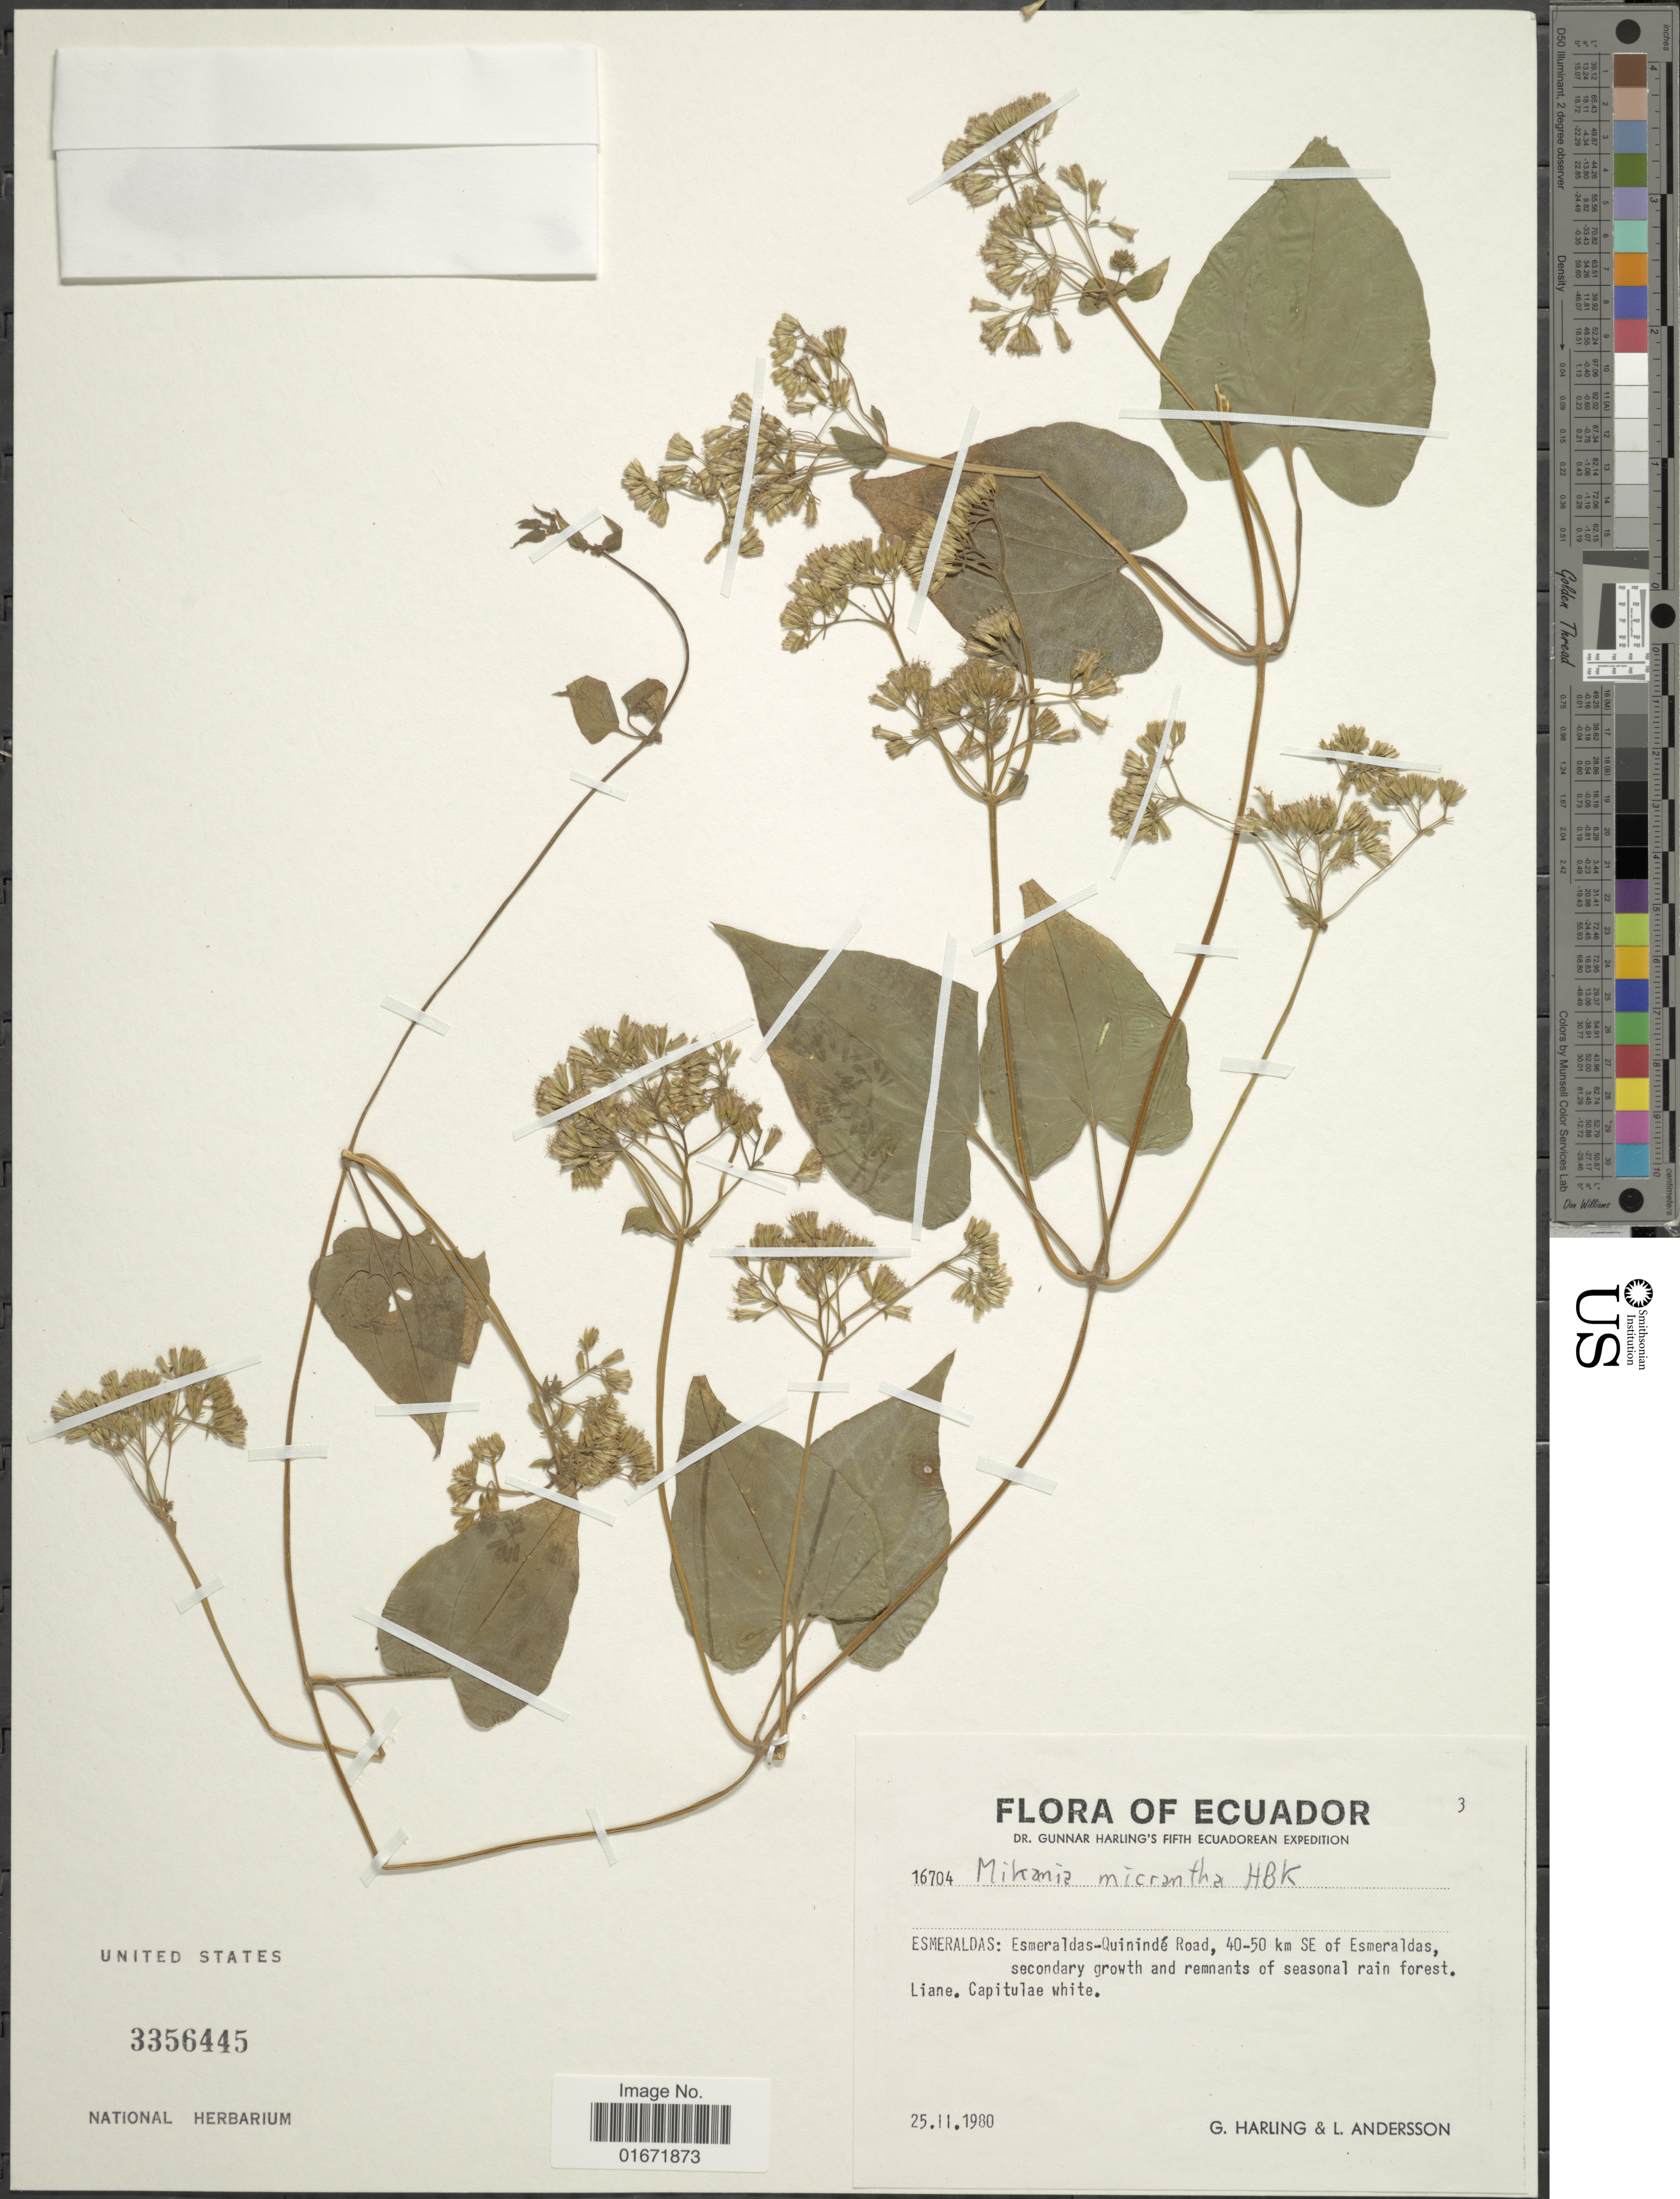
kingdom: Plantae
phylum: Tracheophyta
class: Magnoliopsida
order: Asterales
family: Asteraceae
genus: Mikania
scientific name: Mikania micrantha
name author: Kunth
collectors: G. Harling & L. Andersson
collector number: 16704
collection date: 1980-02-25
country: Ecuador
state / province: Esmeraldas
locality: Esmeraldas: Esmeraldas-Quinindé Road, 40-50 km SE of Esmeraldas, secondary growth and remnants of seasonal rain forest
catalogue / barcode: US 3356445